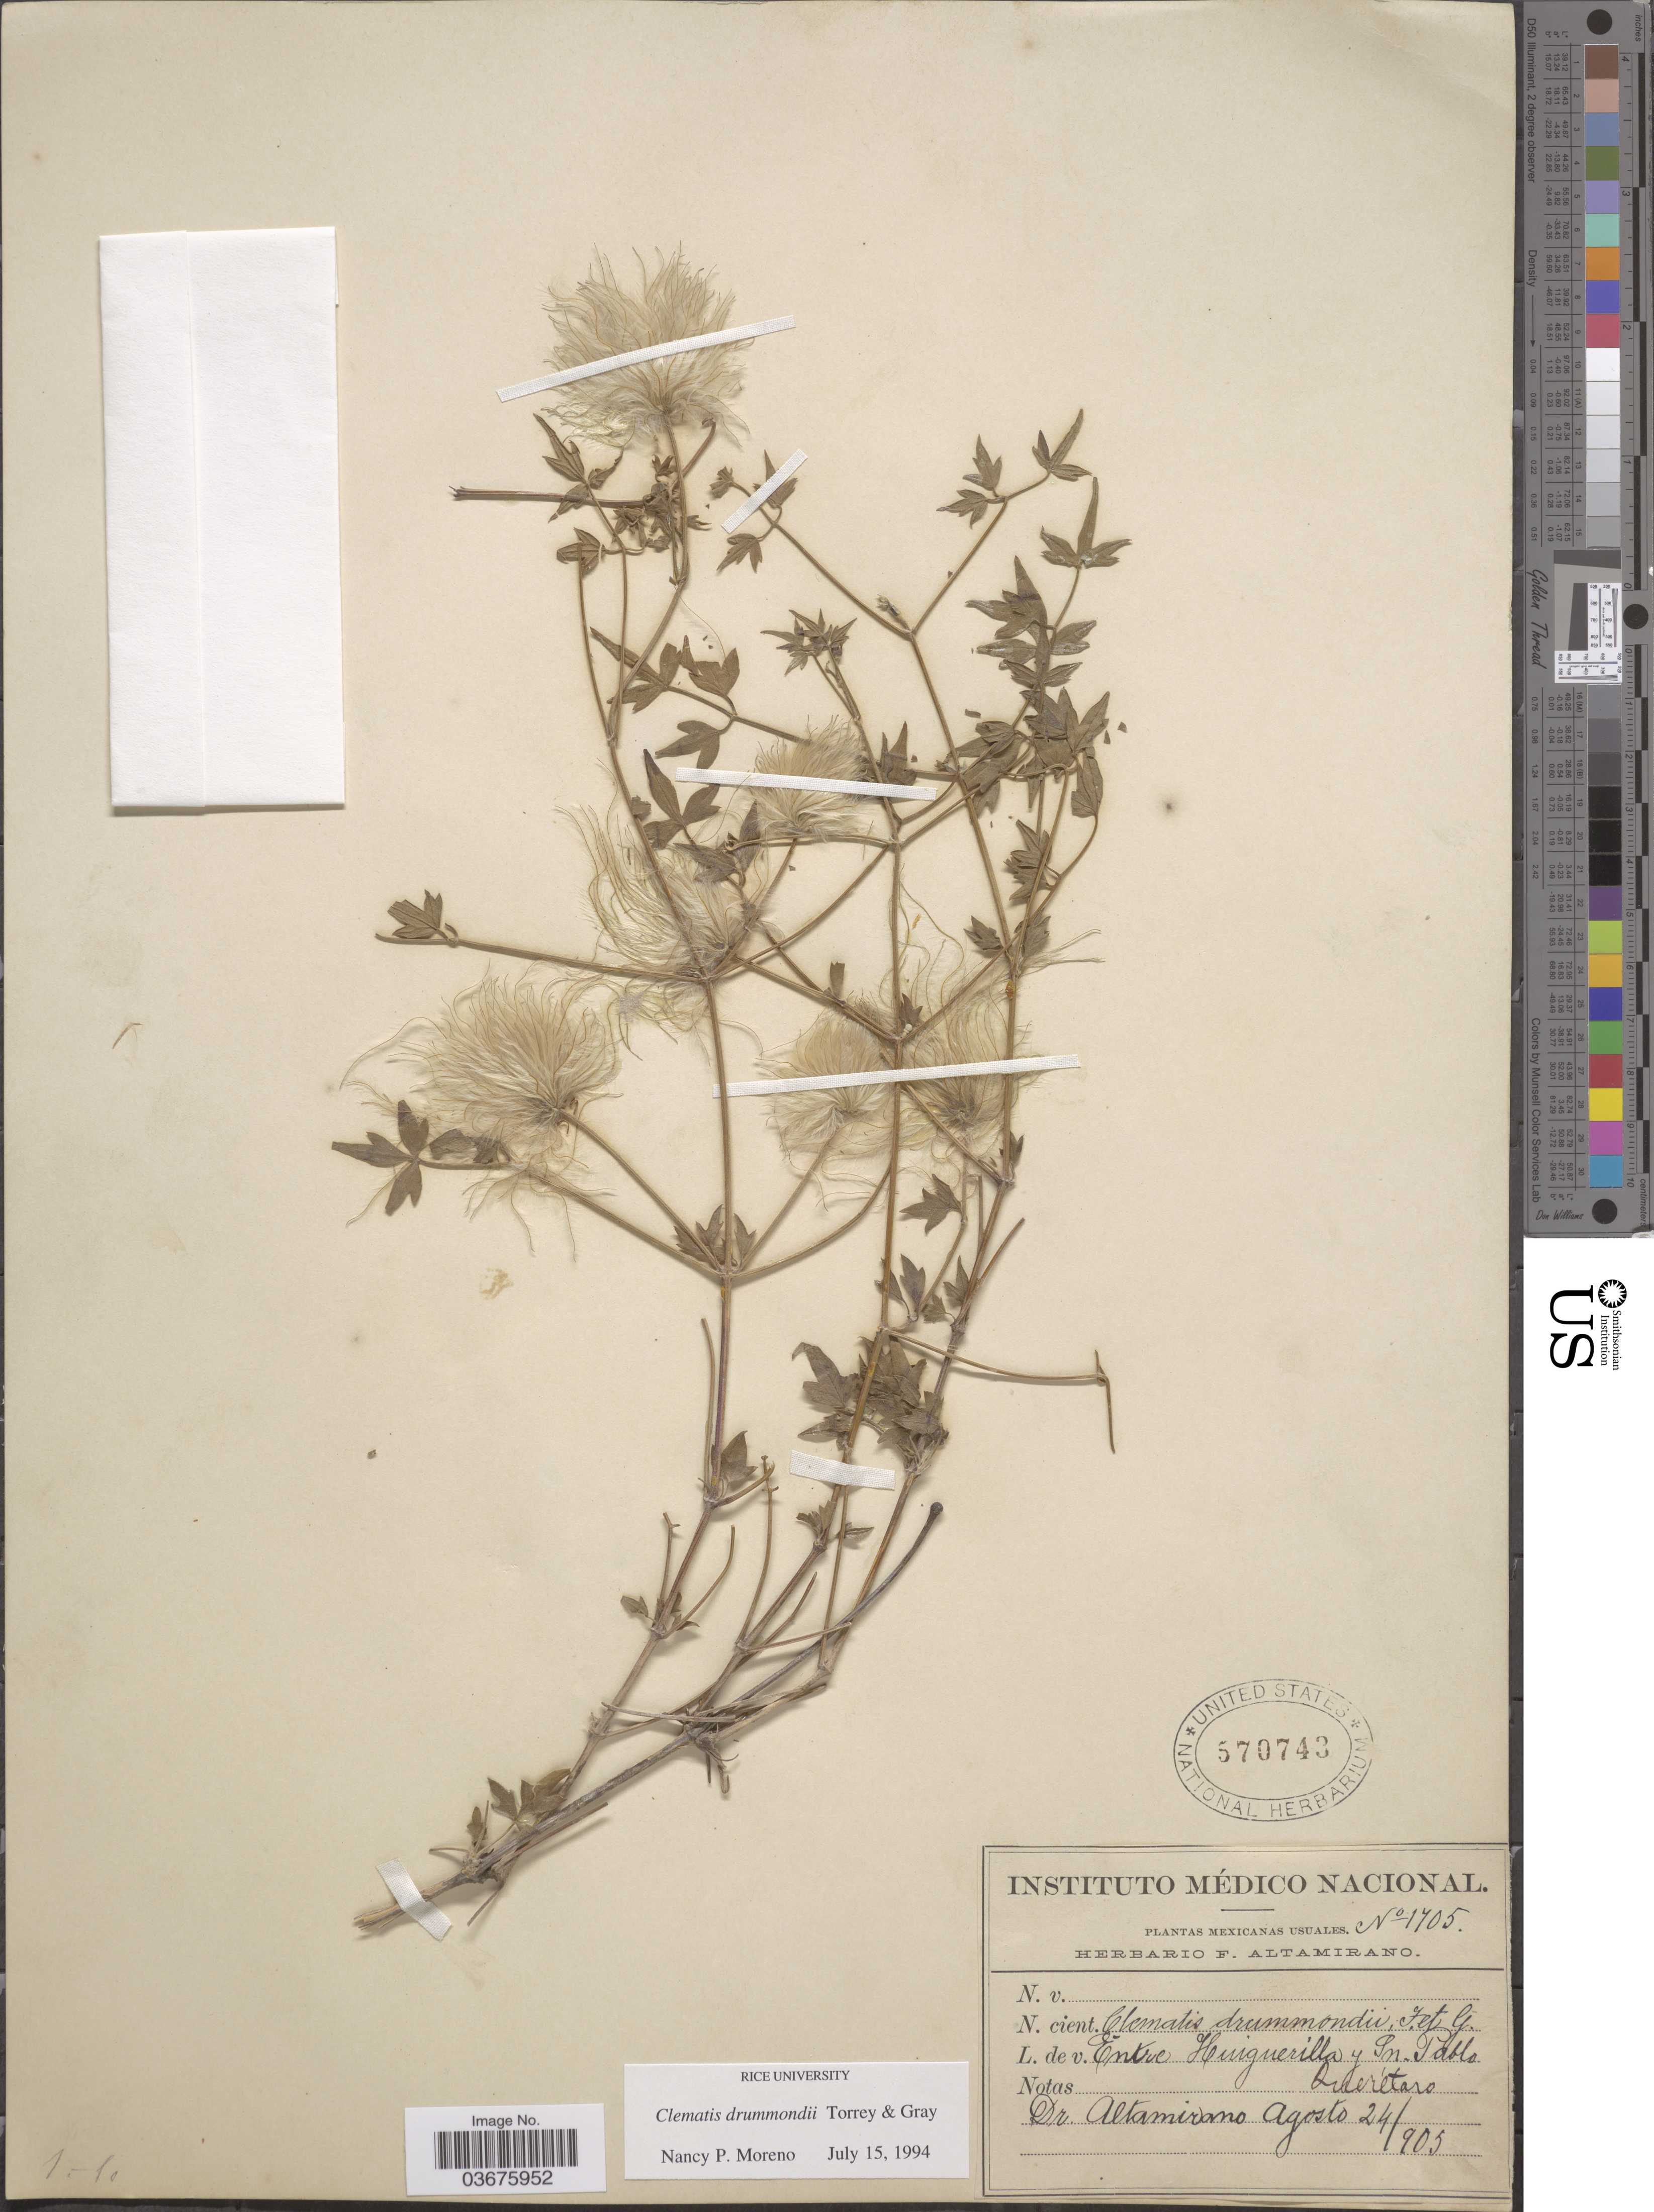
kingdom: Plantae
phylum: Tracheophyta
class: Magnoliopsida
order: Ranunculales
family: Ranunculaceae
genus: Clematis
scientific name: Clematis drummondii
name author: Torr. & A. Gray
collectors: F. Altamirano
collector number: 1705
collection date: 1905-08-24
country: Mexico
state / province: Querétaro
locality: Entre Huiguerilla y Sn. Pablo.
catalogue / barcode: US 570743